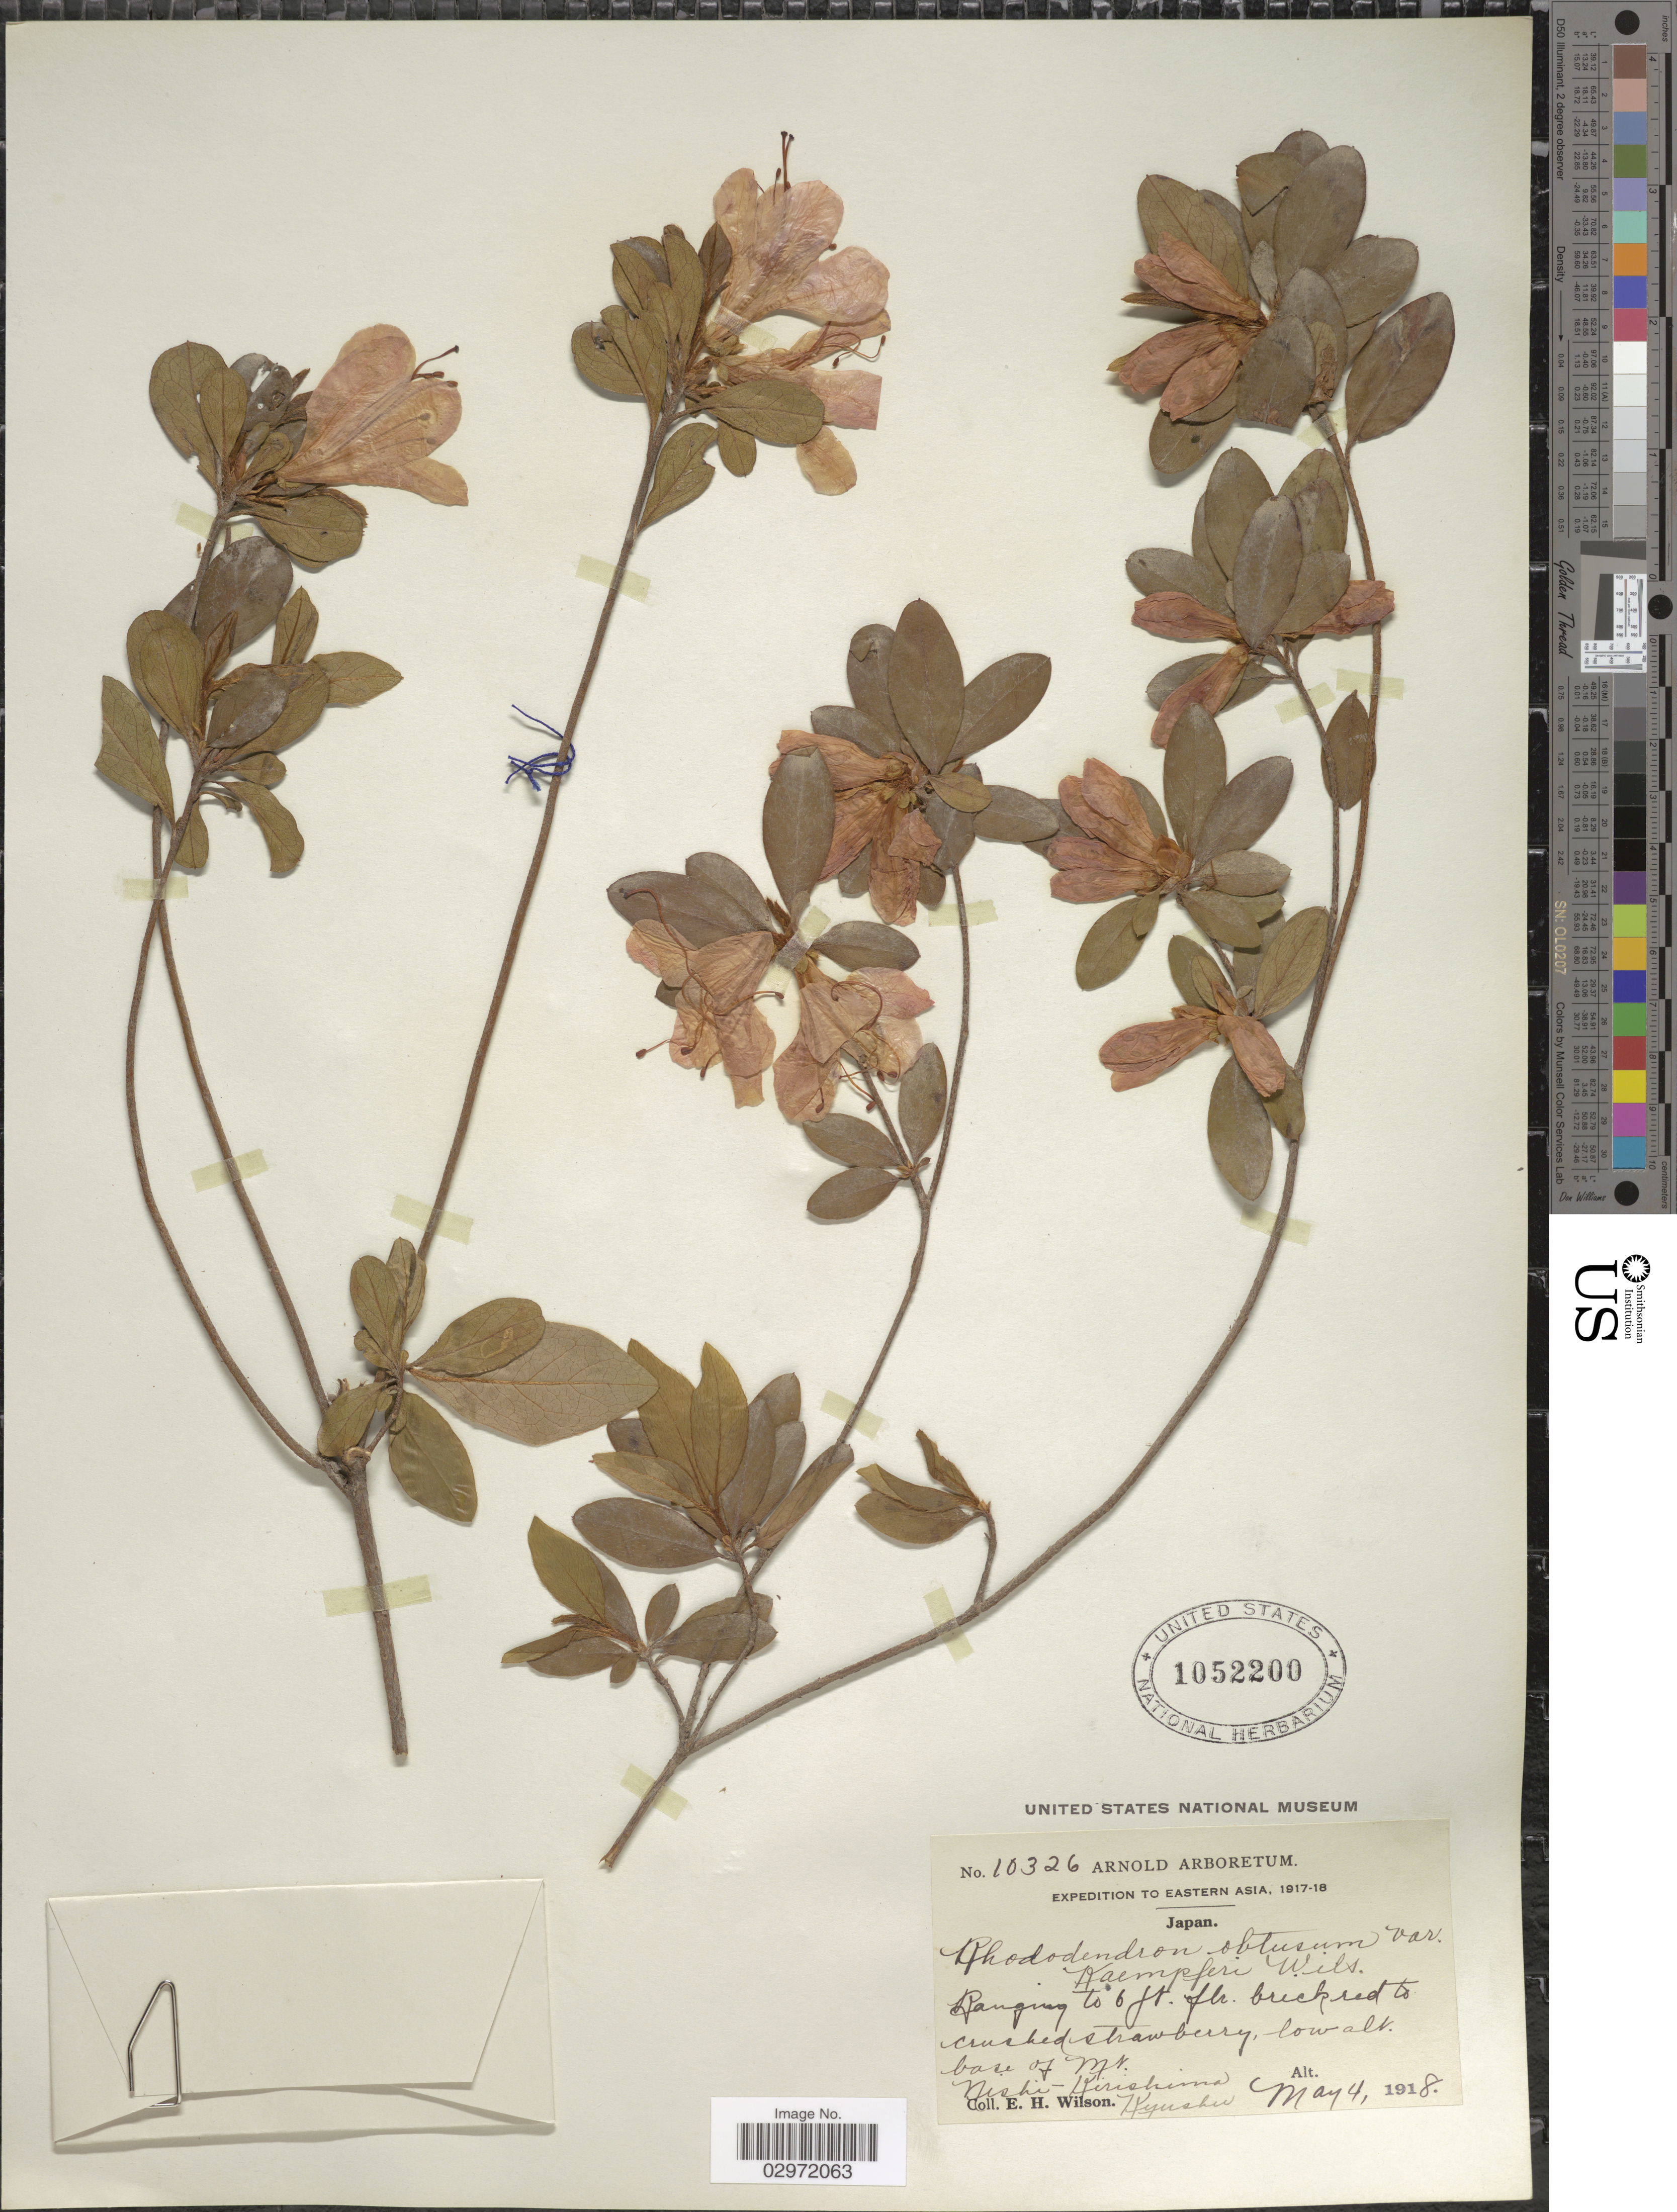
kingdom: Plantae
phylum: Tracheophyta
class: Magnoliopsida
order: Ericales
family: Ericaceae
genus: Rhododendron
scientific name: Rhododendron obtusum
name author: (Lindl.) Planch.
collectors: E. Wilson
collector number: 10326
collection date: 1918-05-04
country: Japan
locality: Eastern Asia. Nishi-Kirishima. Kyushu.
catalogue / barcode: US 1052200